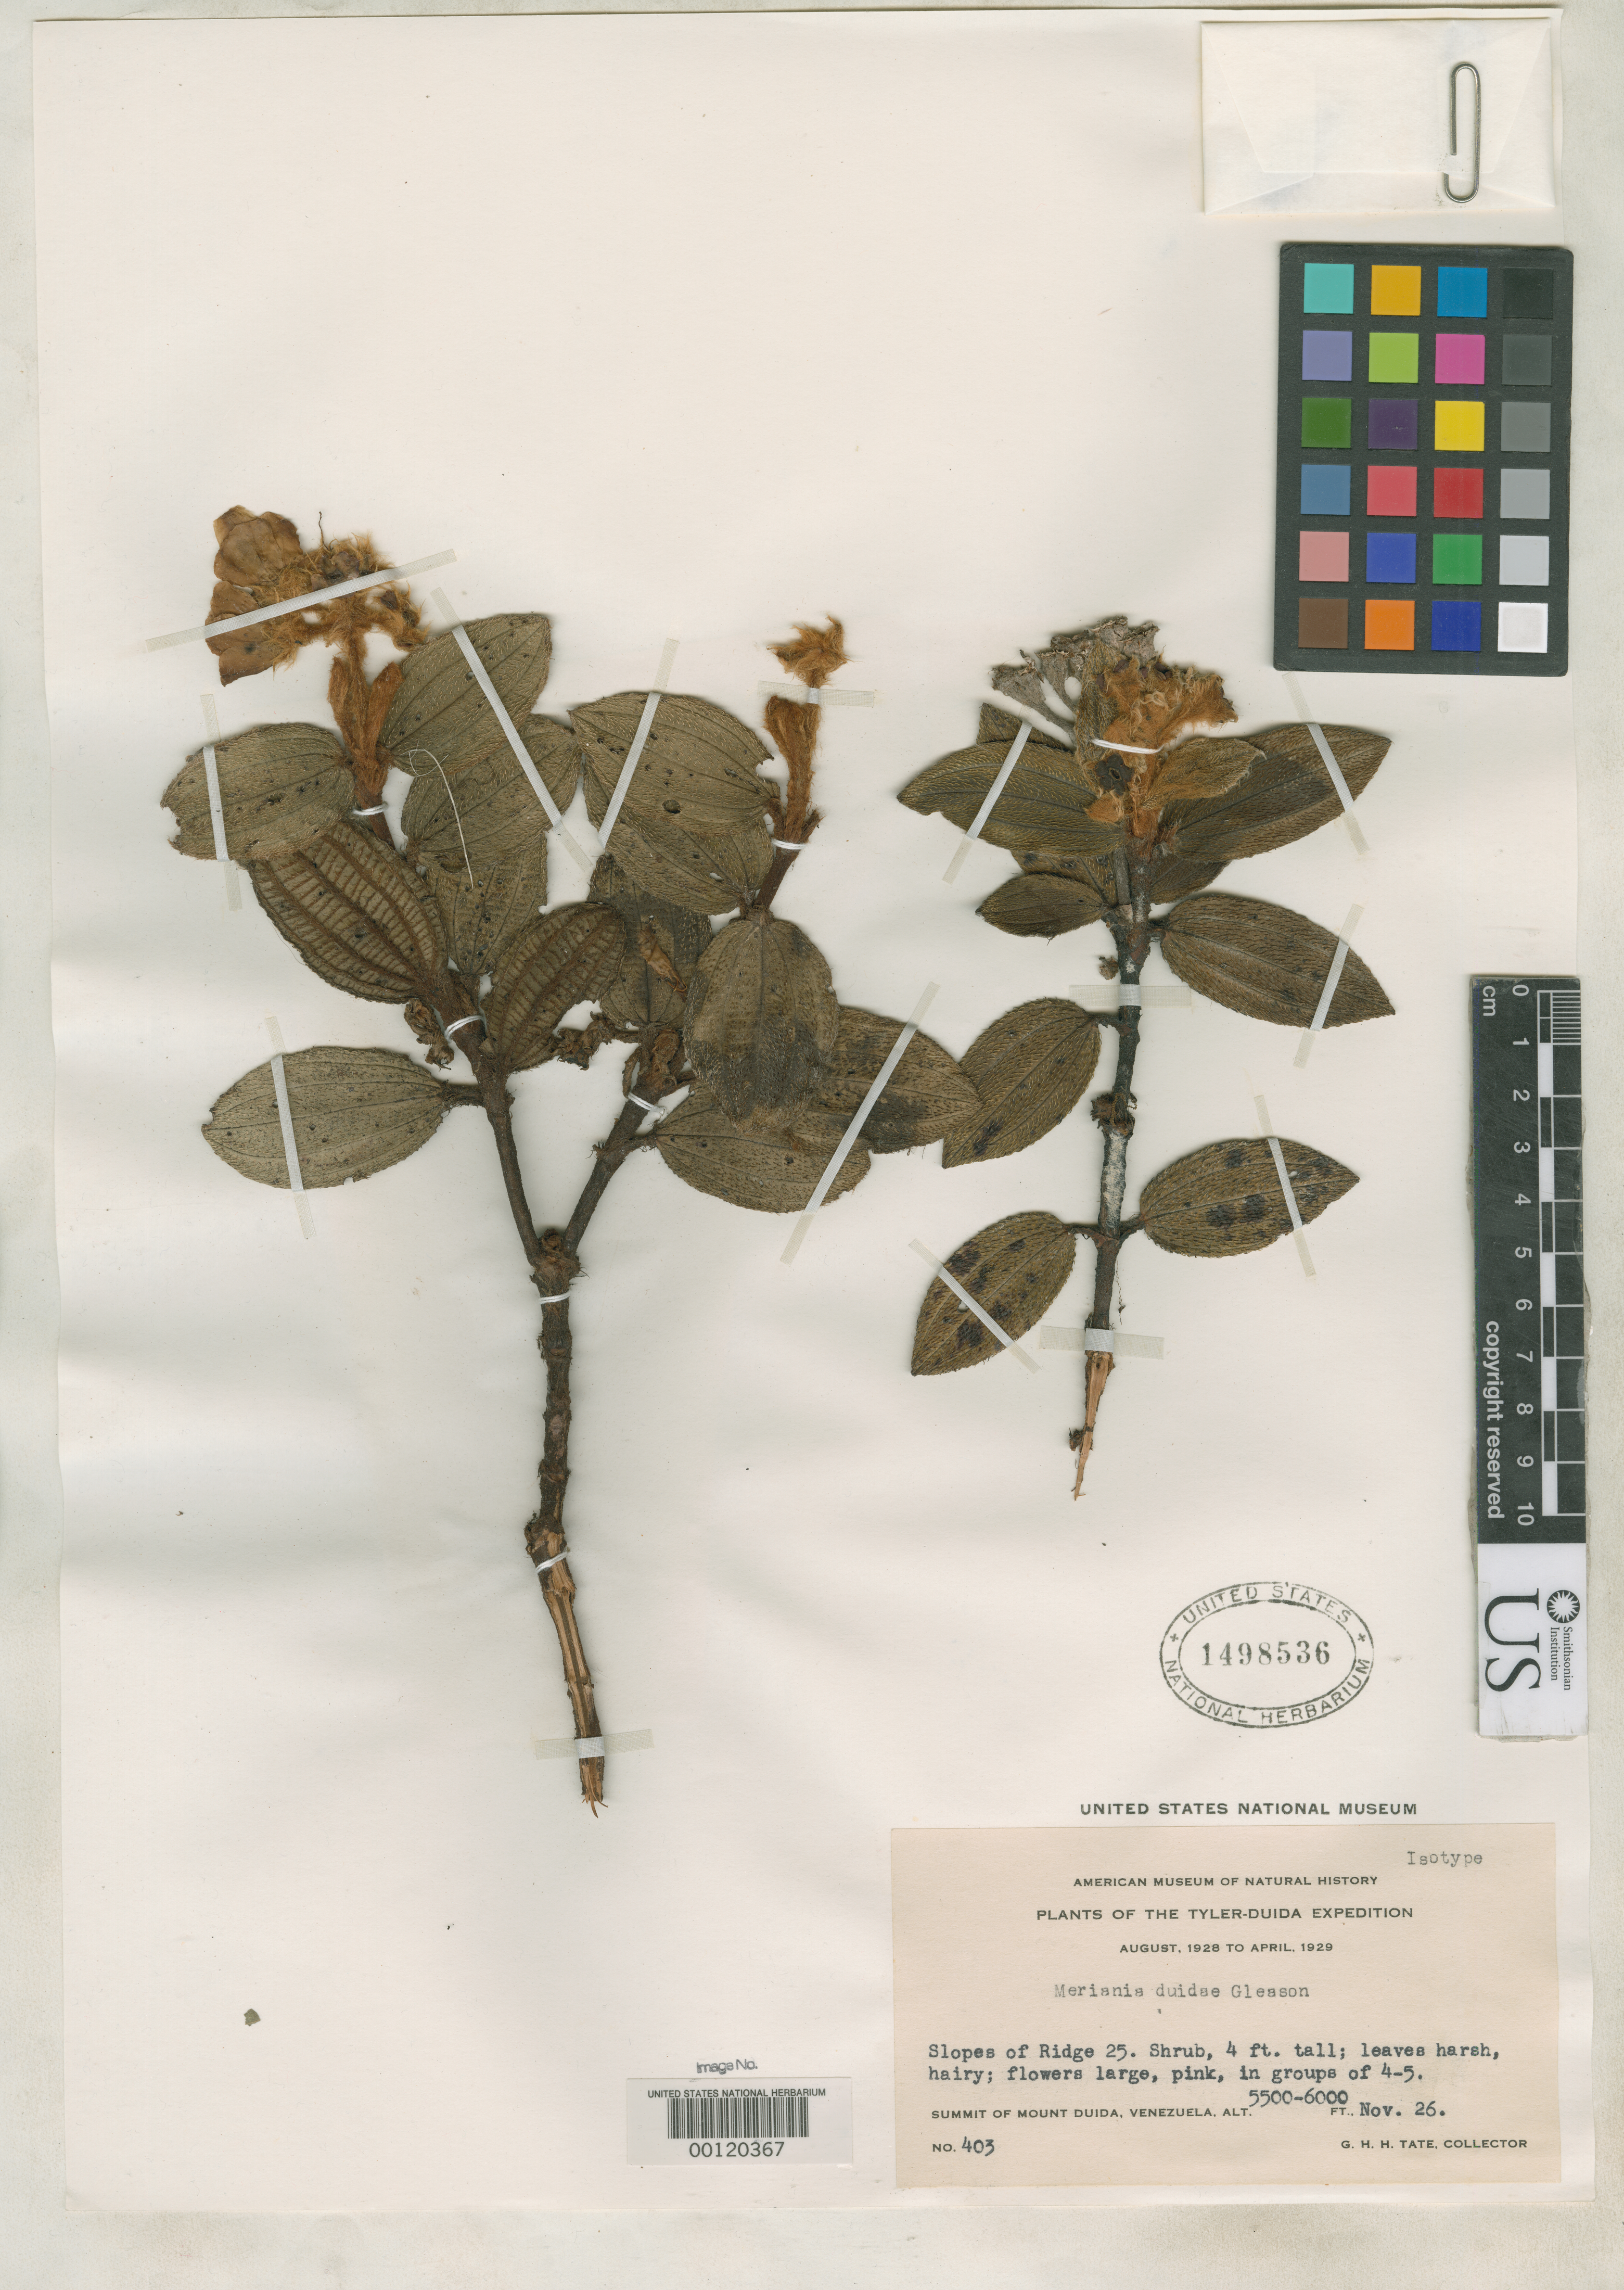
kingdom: Plantae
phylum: Tracheophyta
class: Magnoliopsida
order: Myrtales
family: Melastomataceae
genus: Meriania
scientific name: Meriania duidae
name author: Gleason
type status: Isotype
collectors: G. H. H.Tate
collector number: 403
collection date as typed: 26 Nov 1928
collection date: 1928-11-26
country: Venezuela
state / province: Amazonas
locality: Mt. Duida; alt. 5500-6000 ft.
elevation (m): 1676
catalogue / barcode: US 1498536